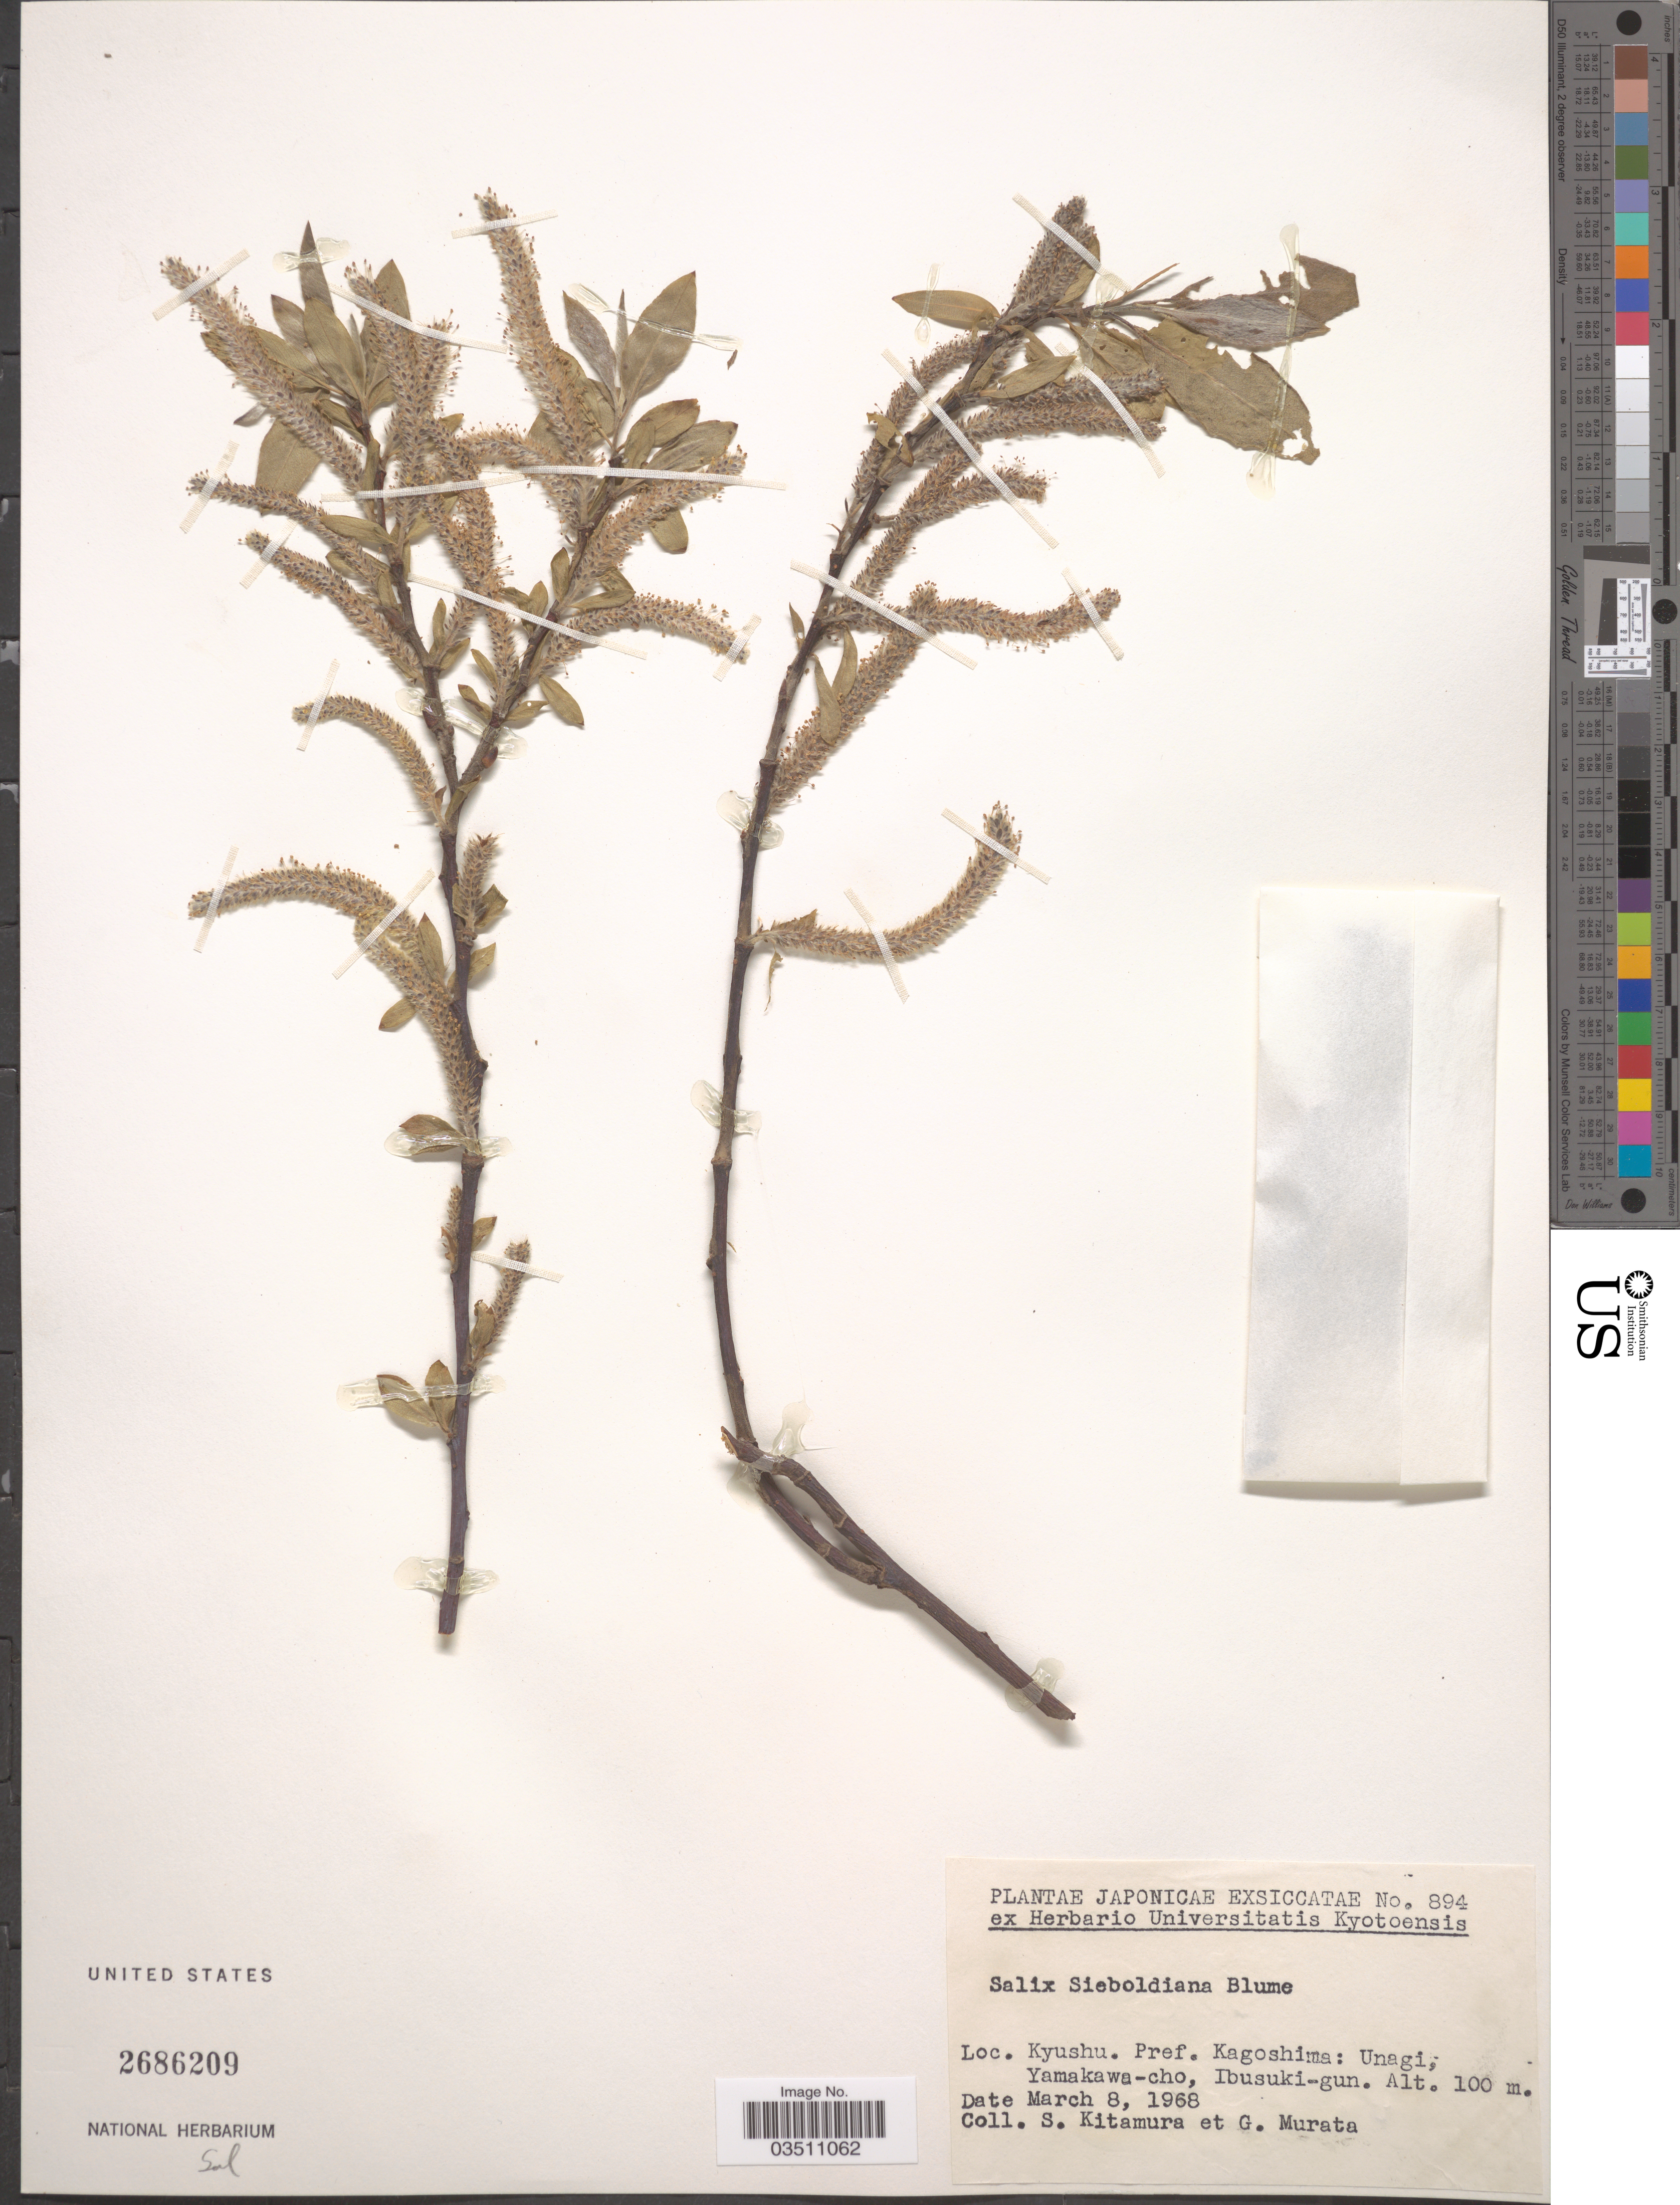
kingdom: Plantae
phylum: Tracheophyta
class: Magnoliopsida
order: Malpighiales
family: Salicaceae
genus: Salix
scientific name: Salix sieboldiana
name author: Blume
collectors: S. Kitamura & G. Murata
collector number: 894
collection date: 1968-03-08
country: Japan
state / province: Kagosima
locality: Kyushu. Pref. Kagoshima: Unagi, Yamakawa-cho, Ibusuki-gun.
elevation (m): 100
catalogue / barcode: US 2686209